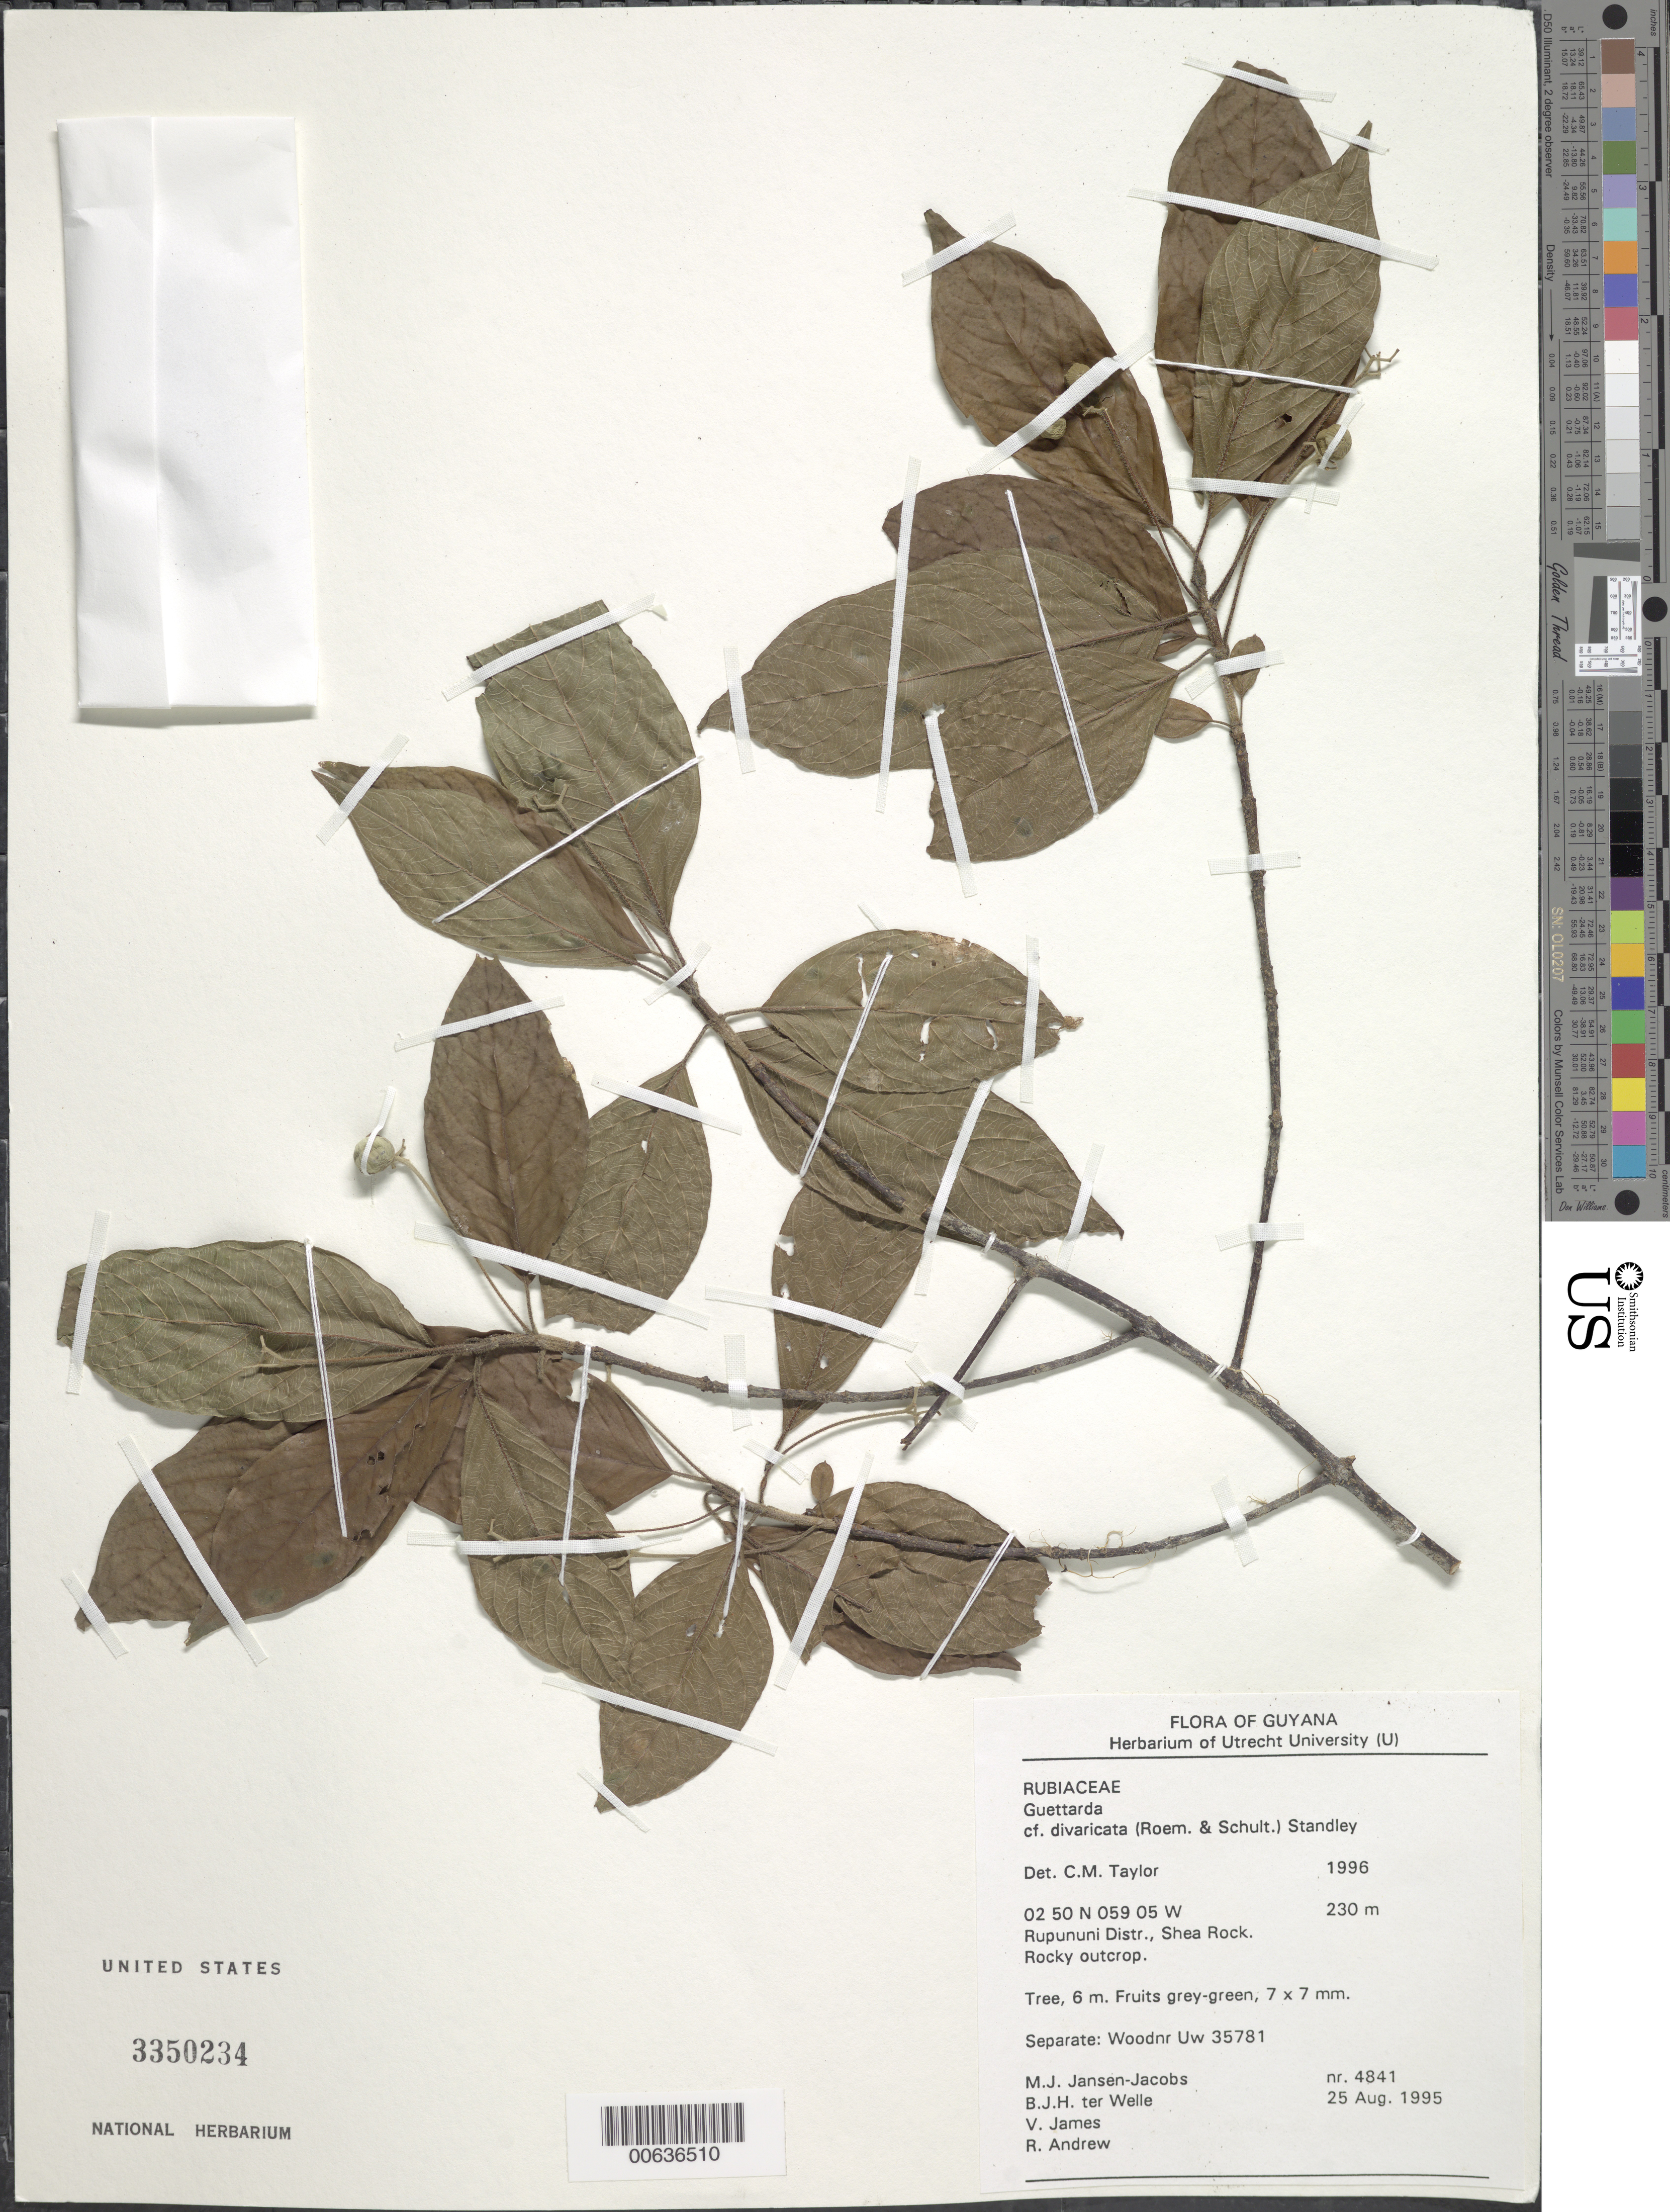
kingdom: Plantae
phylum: Tracheophyta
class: Magnoliopsida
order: Gentianales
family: Rubiaceae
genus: Guettarda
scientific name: Guettarda divaricata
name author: (Humb. & Bonpl. ex Roem. & Schult.) Standl.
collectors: M. J. Jansen-Jacobs, B. Welle, V. James & R. Andrew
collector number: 4841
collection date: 1995-08-25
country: Guyana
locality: Rupununi Distr., Shea Rock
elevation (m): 230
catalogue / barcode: US 3350234